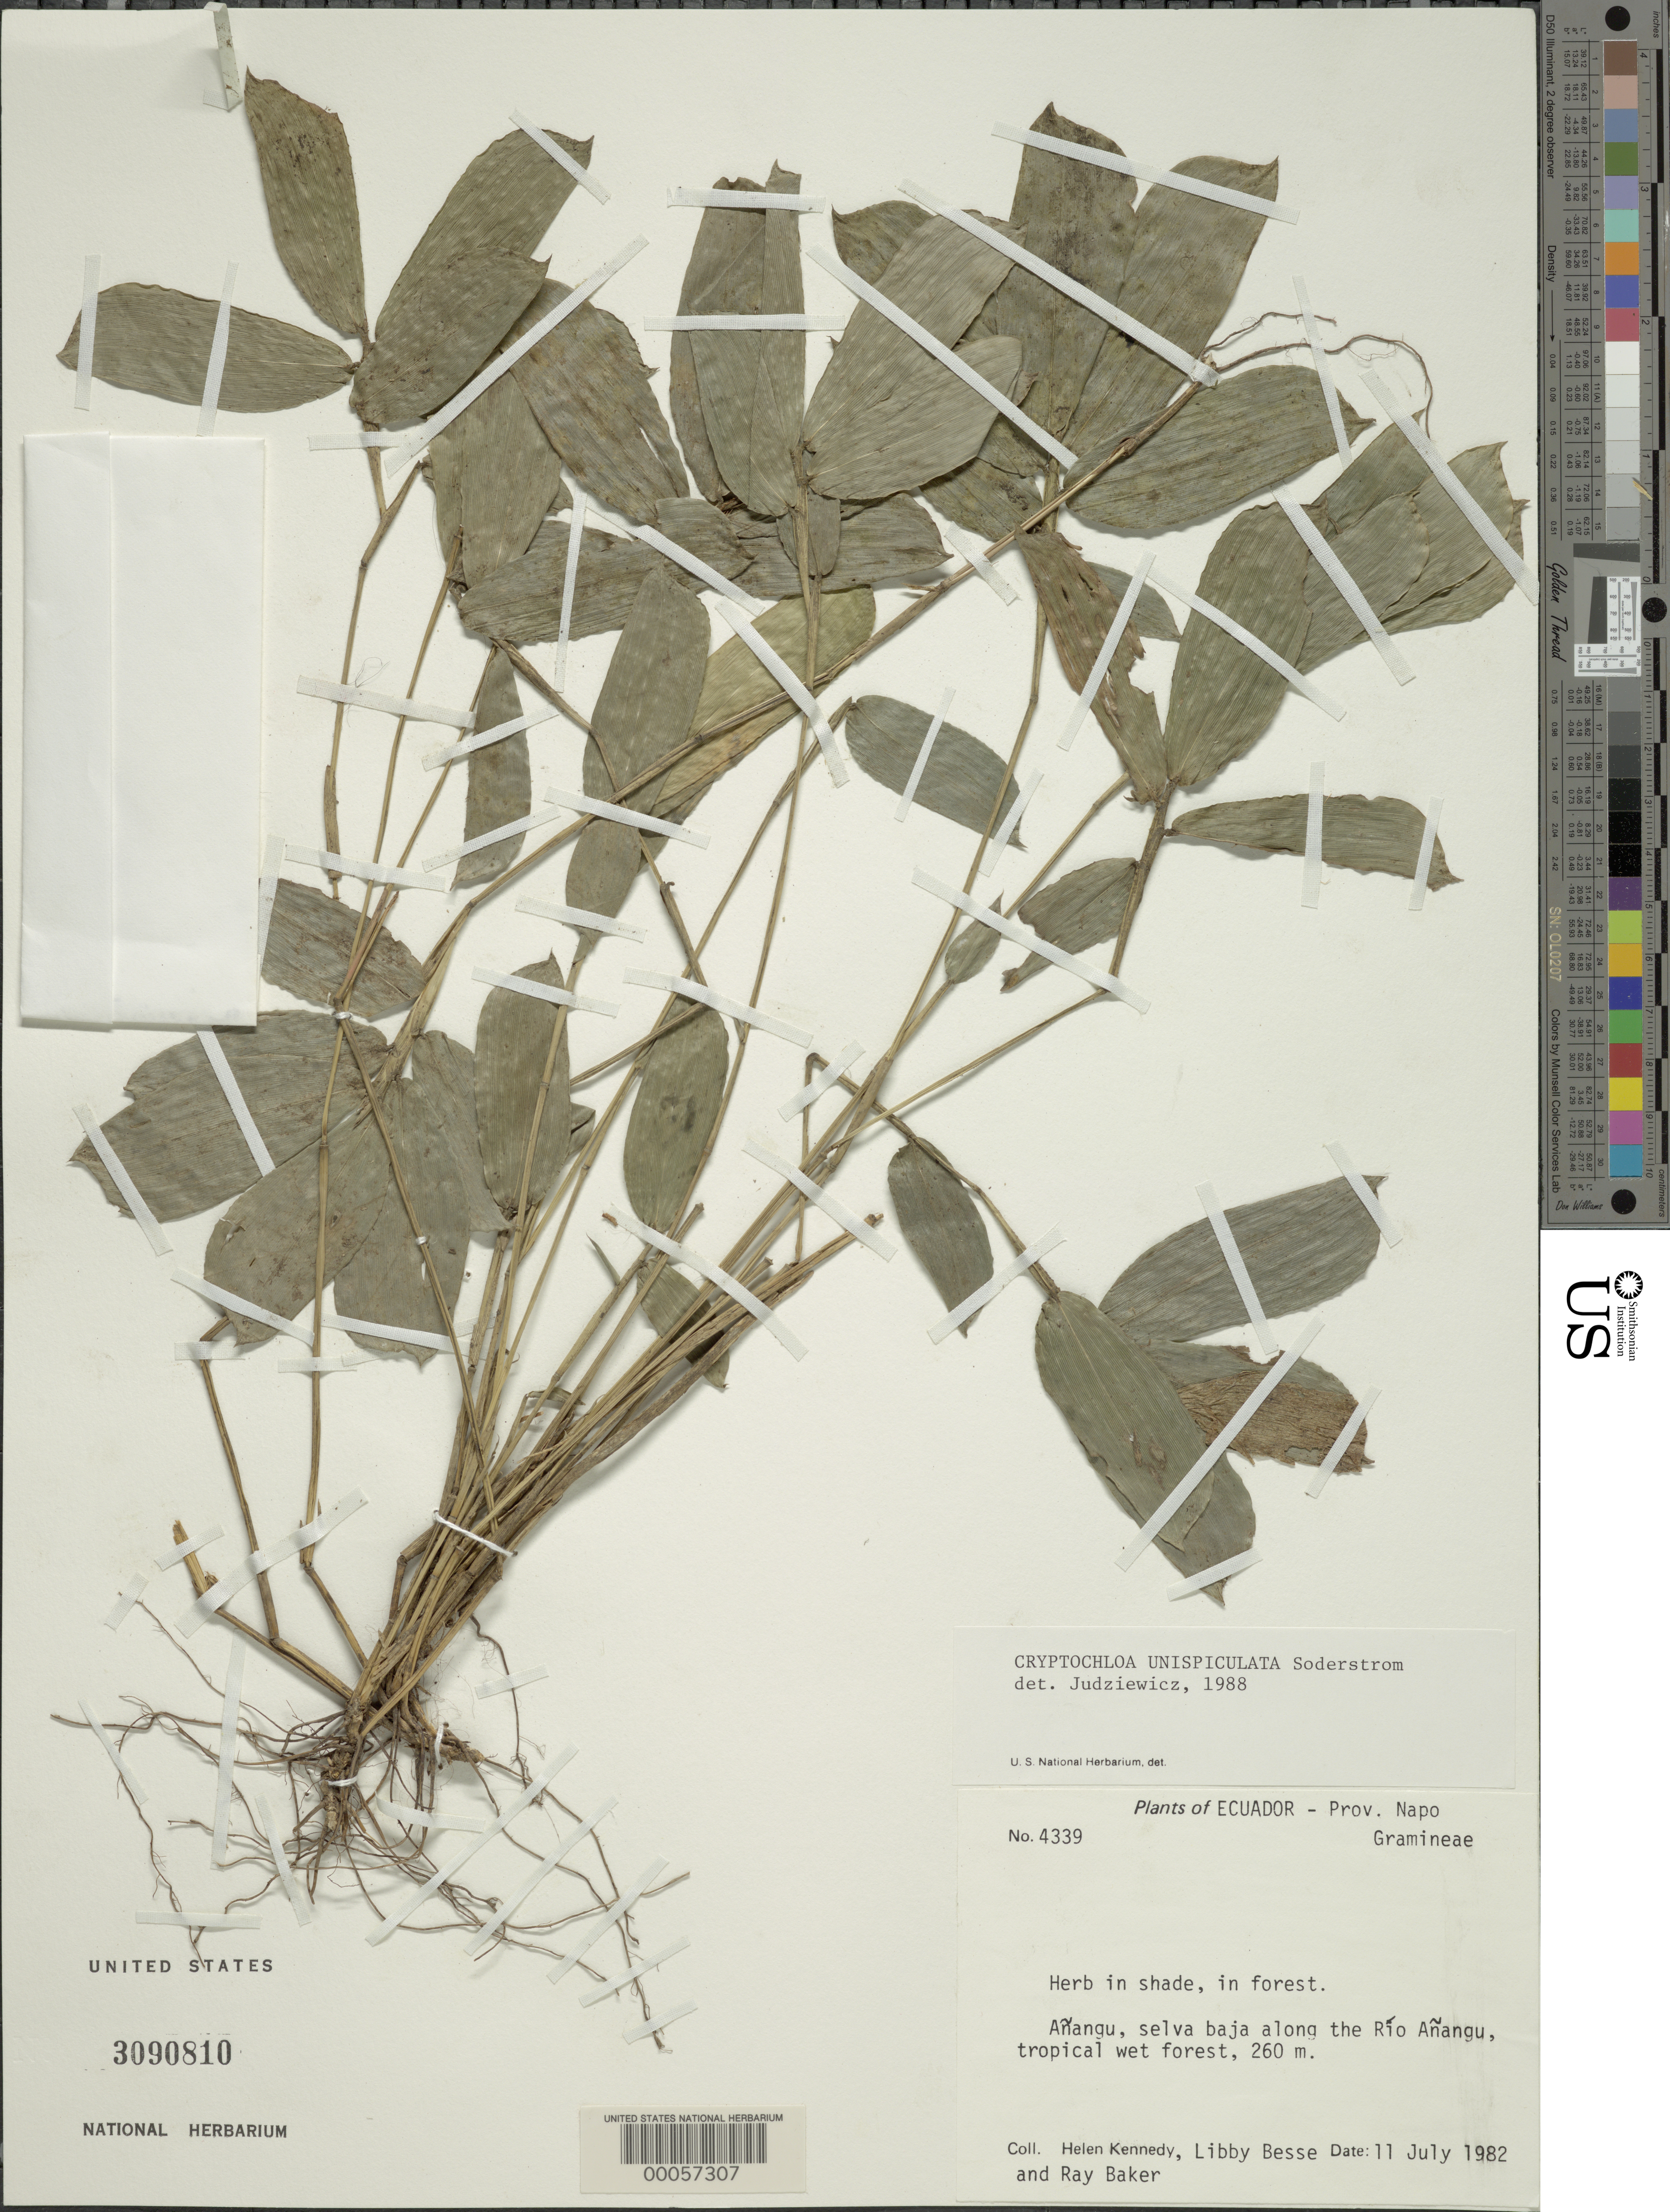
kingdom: Plantae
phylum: Tracheophyta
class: Liliopsida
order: Poales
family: Poaceae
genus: Cryptochloa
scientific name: Cryptochloa unispiculata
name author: Soderstr.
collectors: H. Kennedy, Libby Besse & R. F. Baker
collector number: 4339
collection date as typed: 11 Jul 1982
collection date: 1982-07-11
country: Ecuador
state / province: Napo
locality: Anangu, jungle along Rio anangu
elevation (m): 260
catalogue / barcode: US 3090810